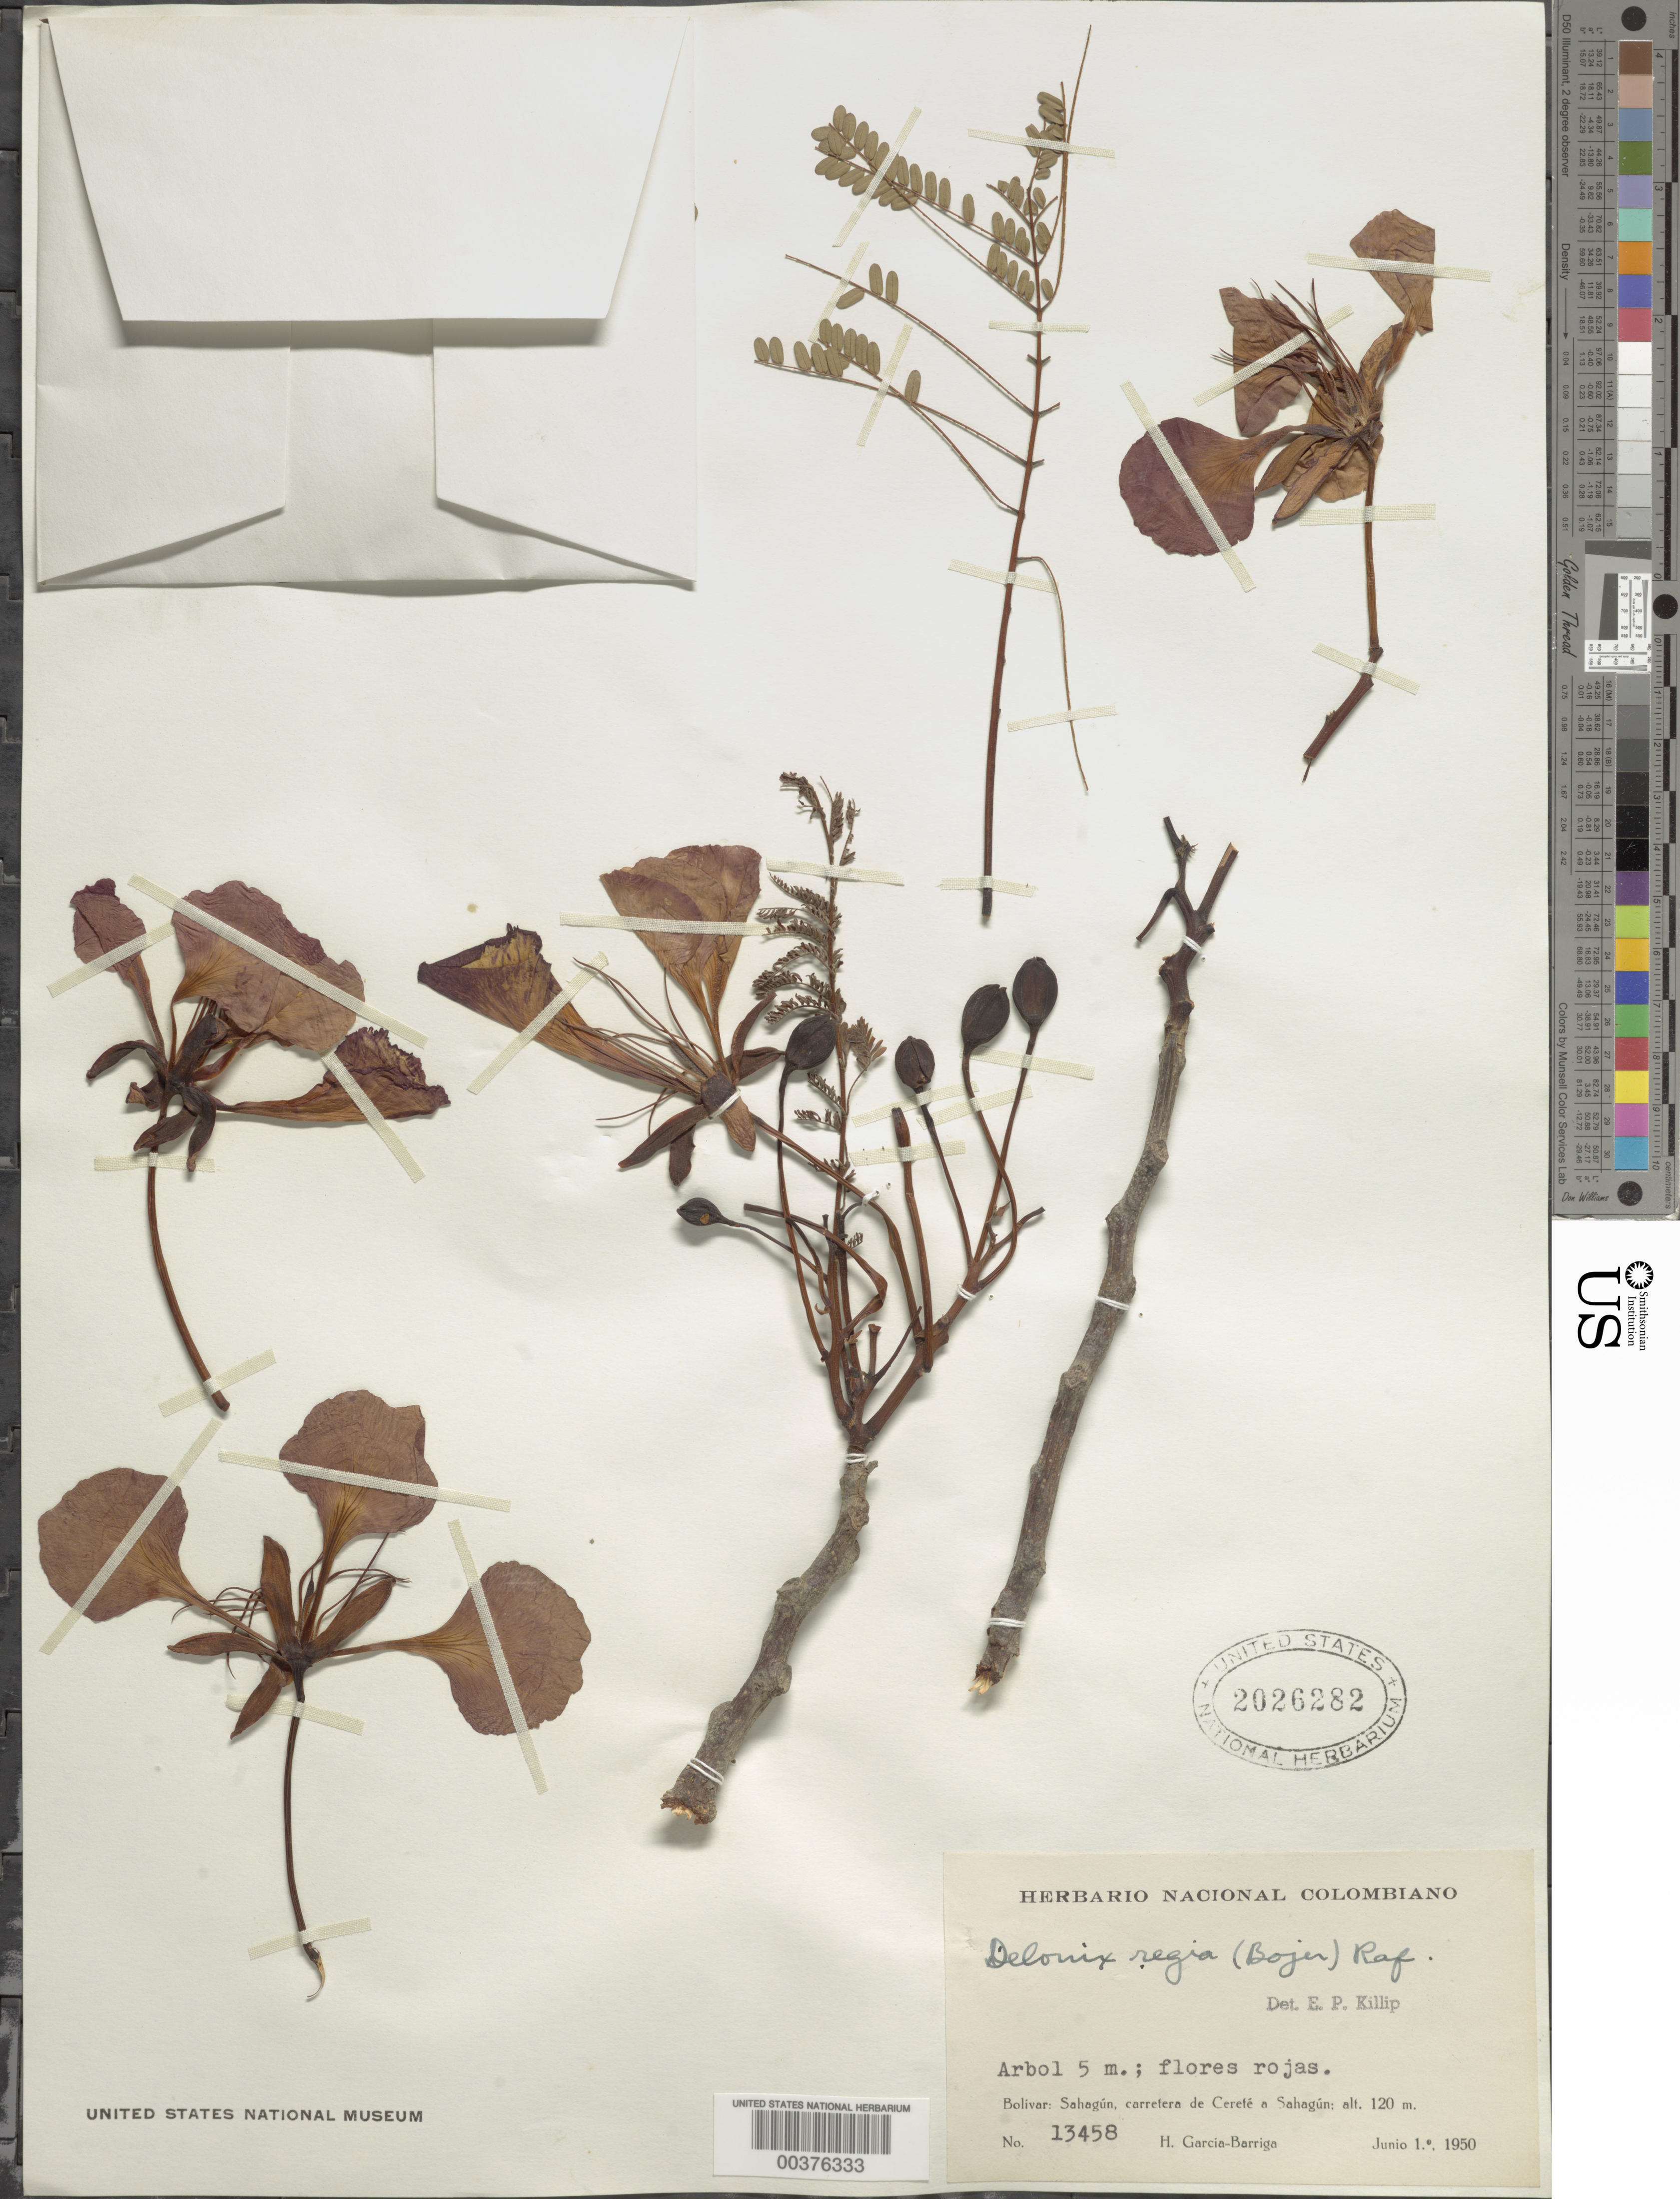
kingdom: Plantae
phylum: Tracheophyta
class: Magnoliopsida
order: Fabales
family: Fabaceae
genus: Delonix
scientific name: Delonix regia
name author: (Bojer ex Hook.) Raf.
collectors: H. García Barriga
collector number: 13458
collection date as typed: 01 Jun 1950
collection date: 1950-06-01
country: Colombia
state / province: Bolívar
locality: Sahaguan, Carretera de Cerete a Sahagun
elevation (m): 120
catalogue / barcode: US 2026282